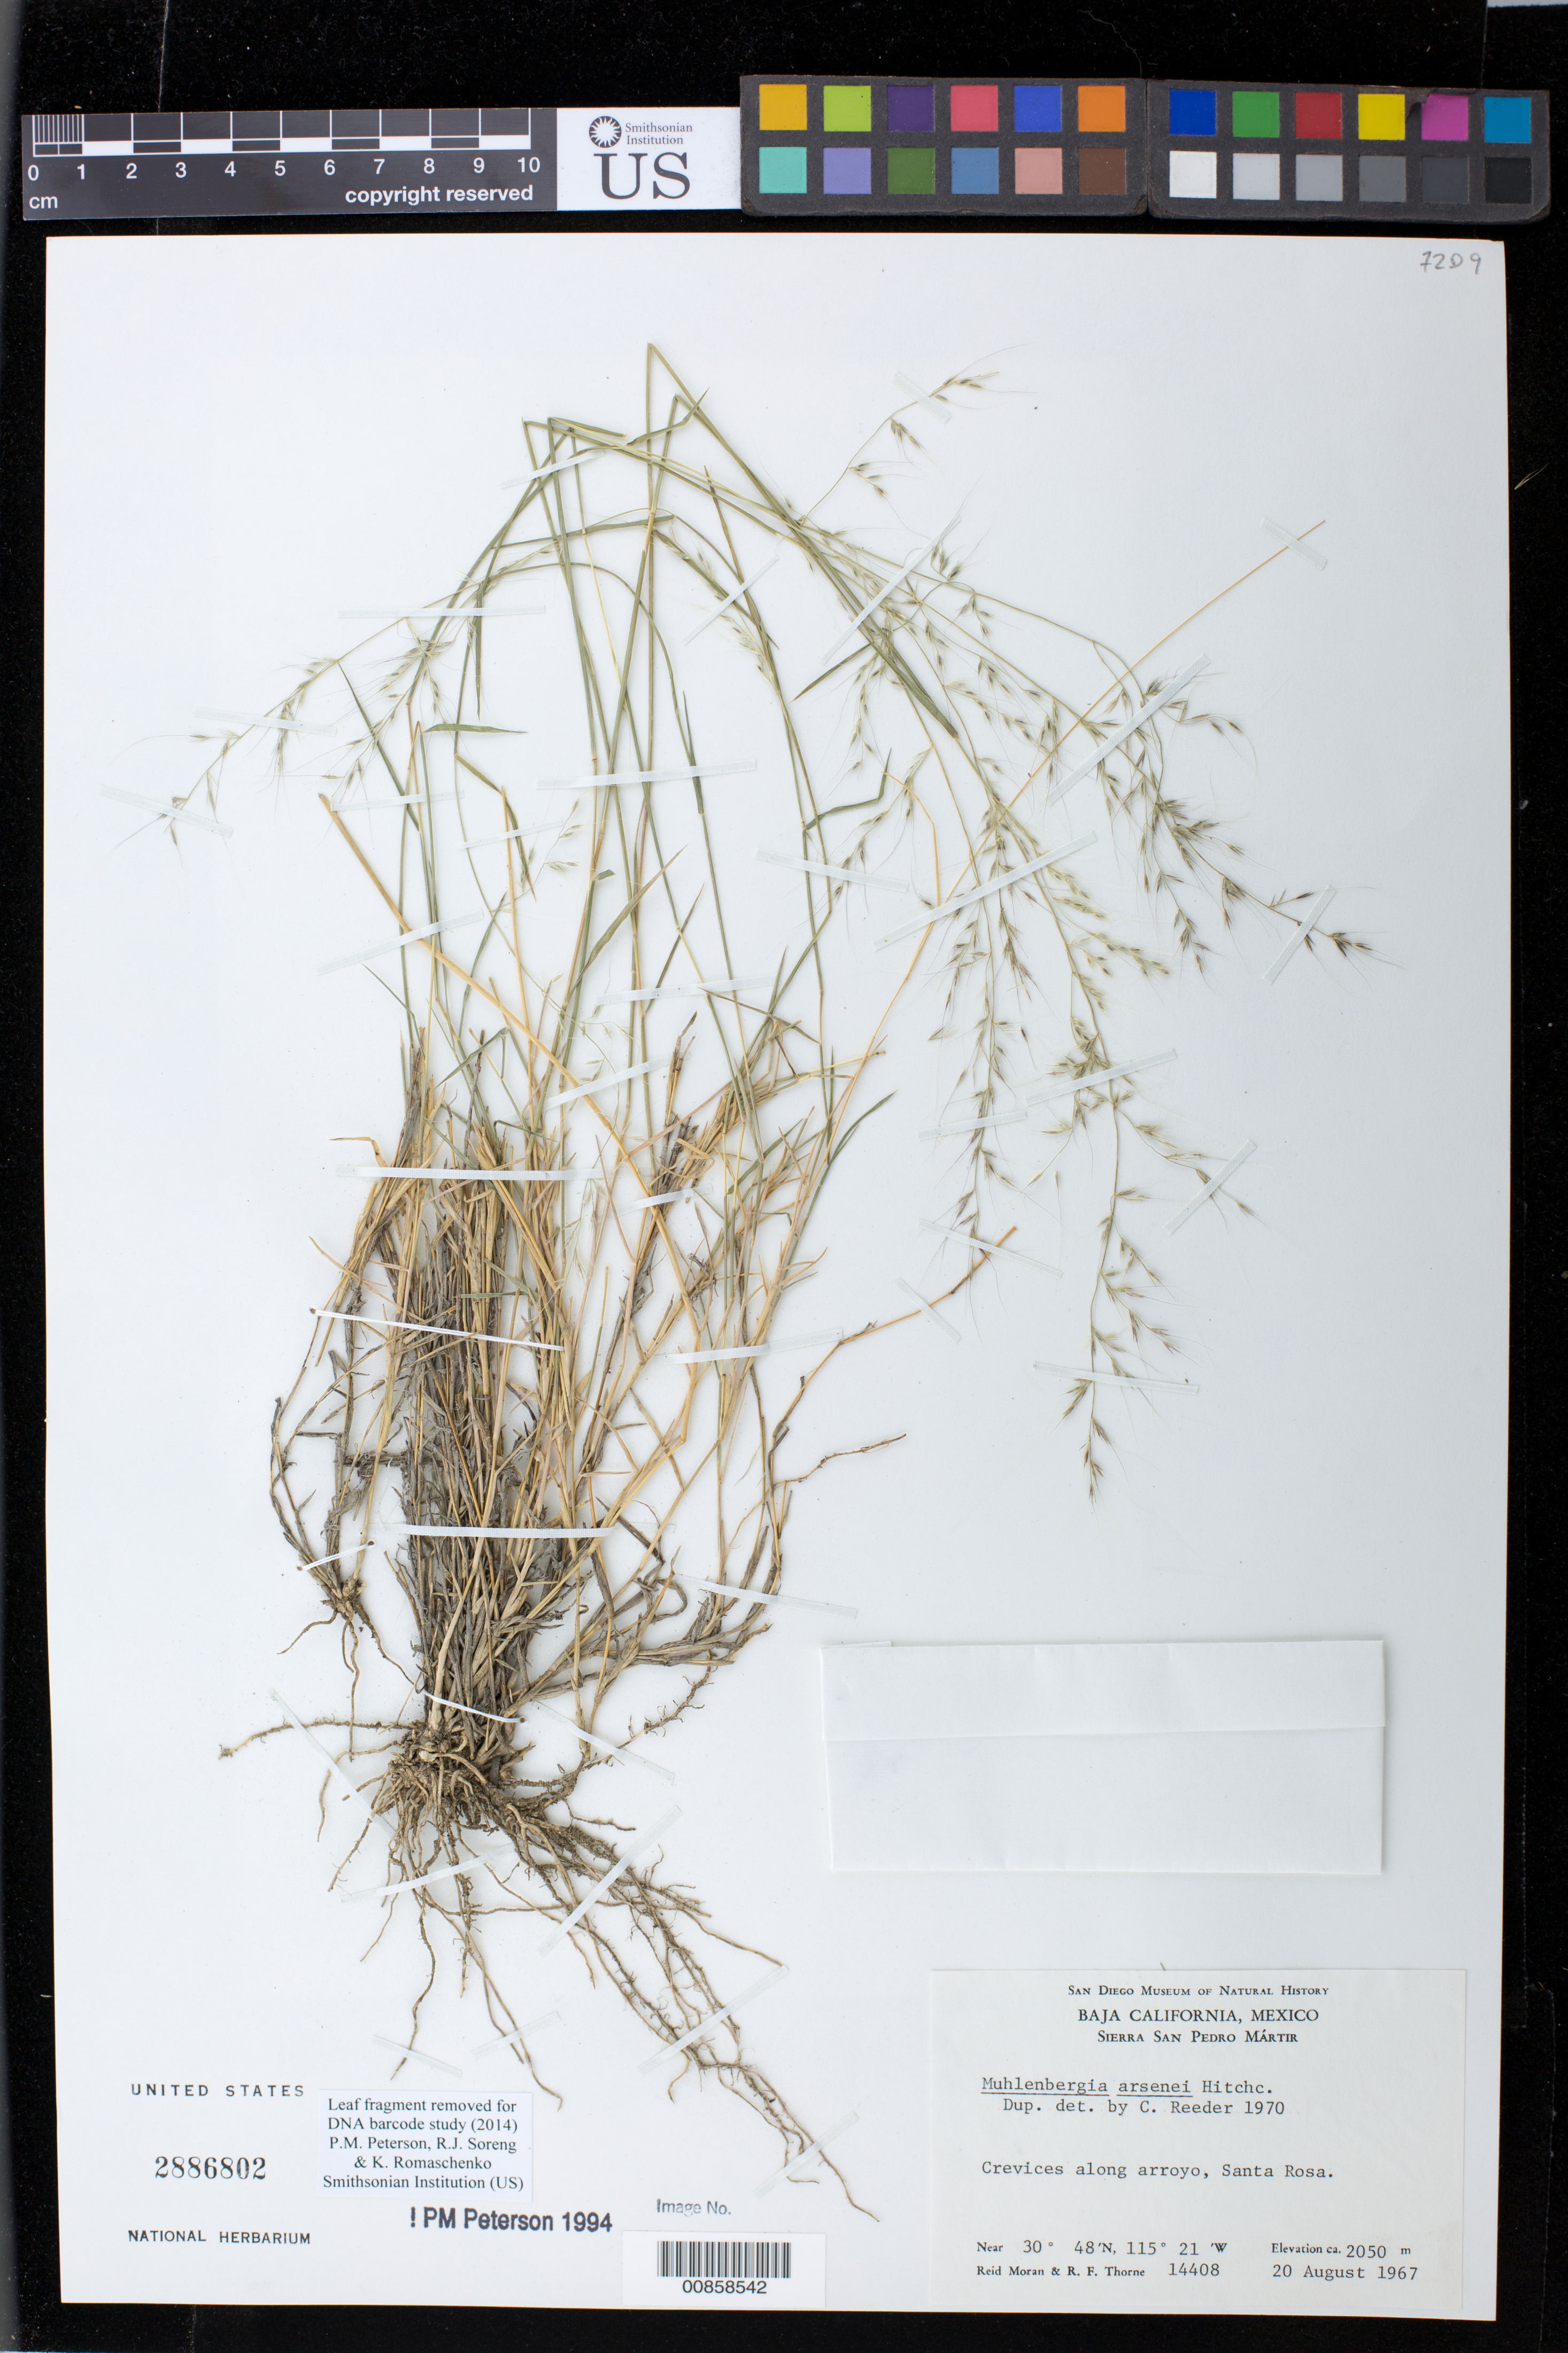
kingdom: Plantae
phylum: Tracheophyta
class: Liliopsida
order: Poales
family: Poaceae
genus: Muhlenbergia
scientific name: Muhlenbergia arsenei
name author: Hitchc.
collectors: R. V. Moran & R. F. Thorne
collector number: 14408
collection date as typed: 20 Aug 1967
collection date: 1967-08-20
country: Mexico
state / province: Baja California Norte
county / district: Ensenada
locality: Sierra San Pedro Martir, Crevices along arroyo, Santa Rosa, mpio. Ensenada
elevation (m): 2050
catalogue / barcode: US 2886802